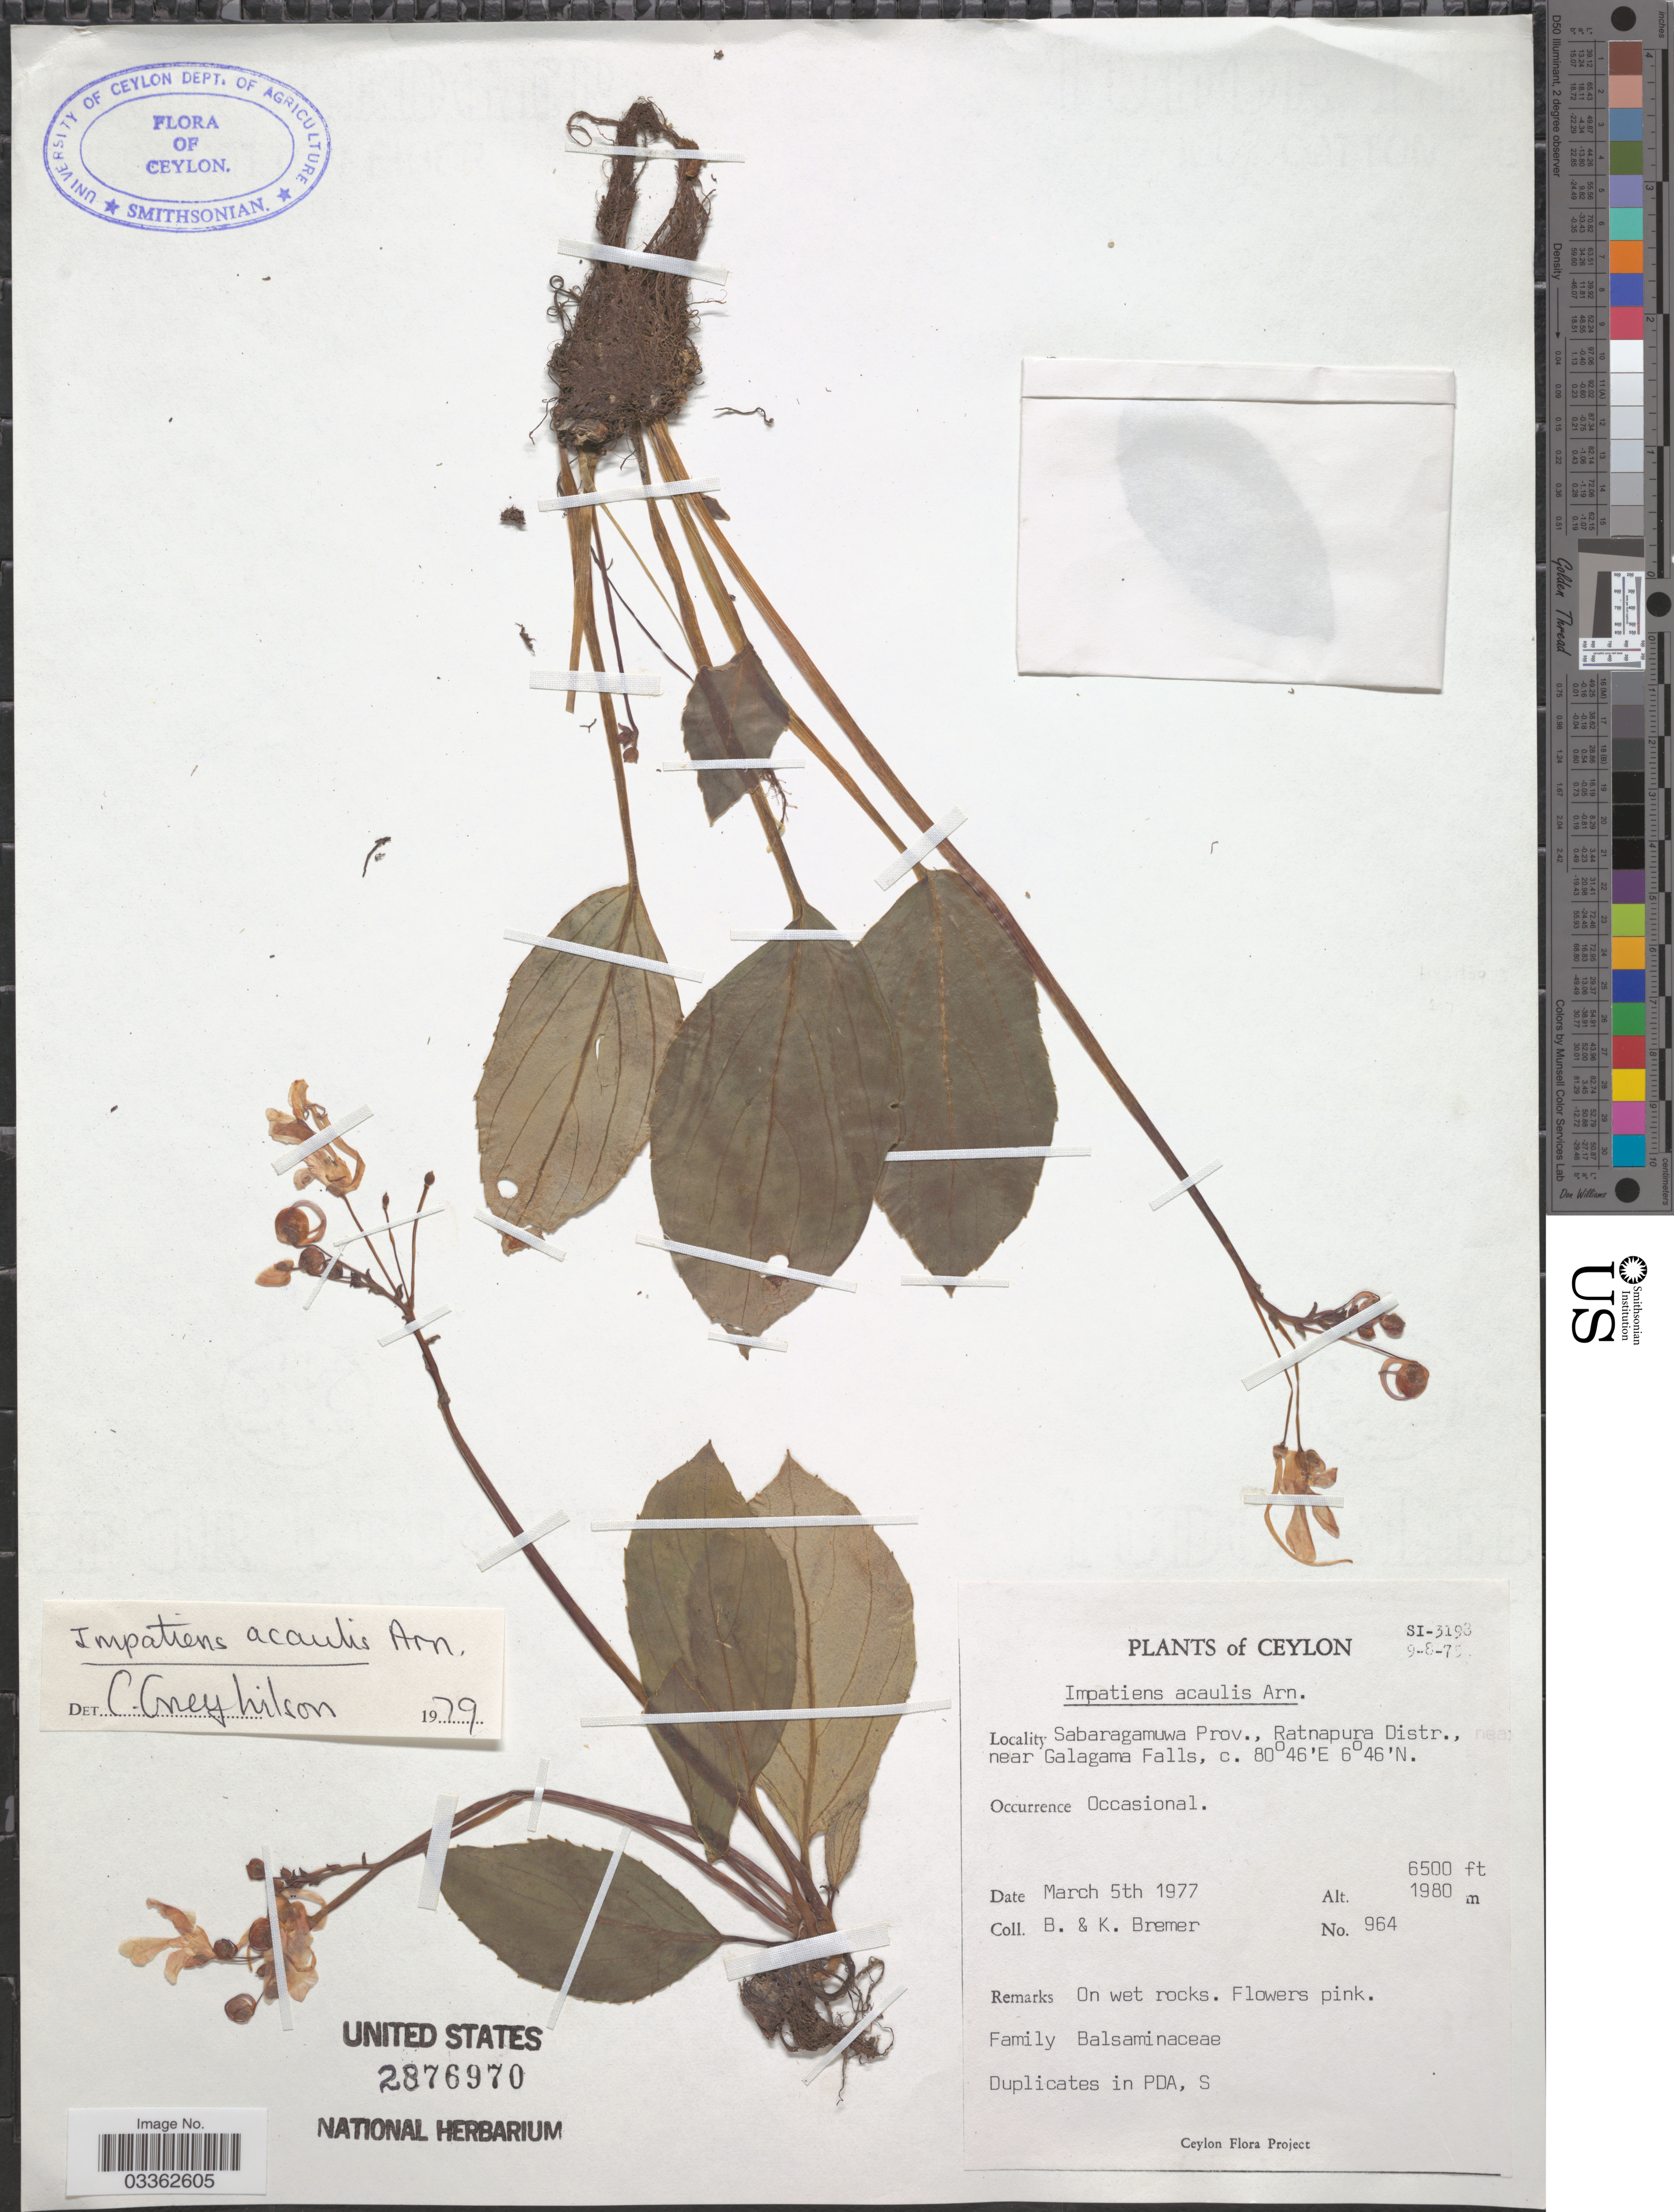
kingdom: Plantae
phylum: Tracheophyta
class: Magnoliopsida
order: Ericales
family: Balsaminaceae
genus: Impatiens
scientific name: Impatiens acaulis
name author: Arn.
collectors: B. Bremer & K. Bremer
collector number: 964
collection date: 1977-03-05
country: Sri Lanka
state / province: Sabaragamuwa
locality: Ceylon. Ratnapura Distr., near Galagama Falls.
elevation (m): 1981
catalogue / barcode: US 2876970